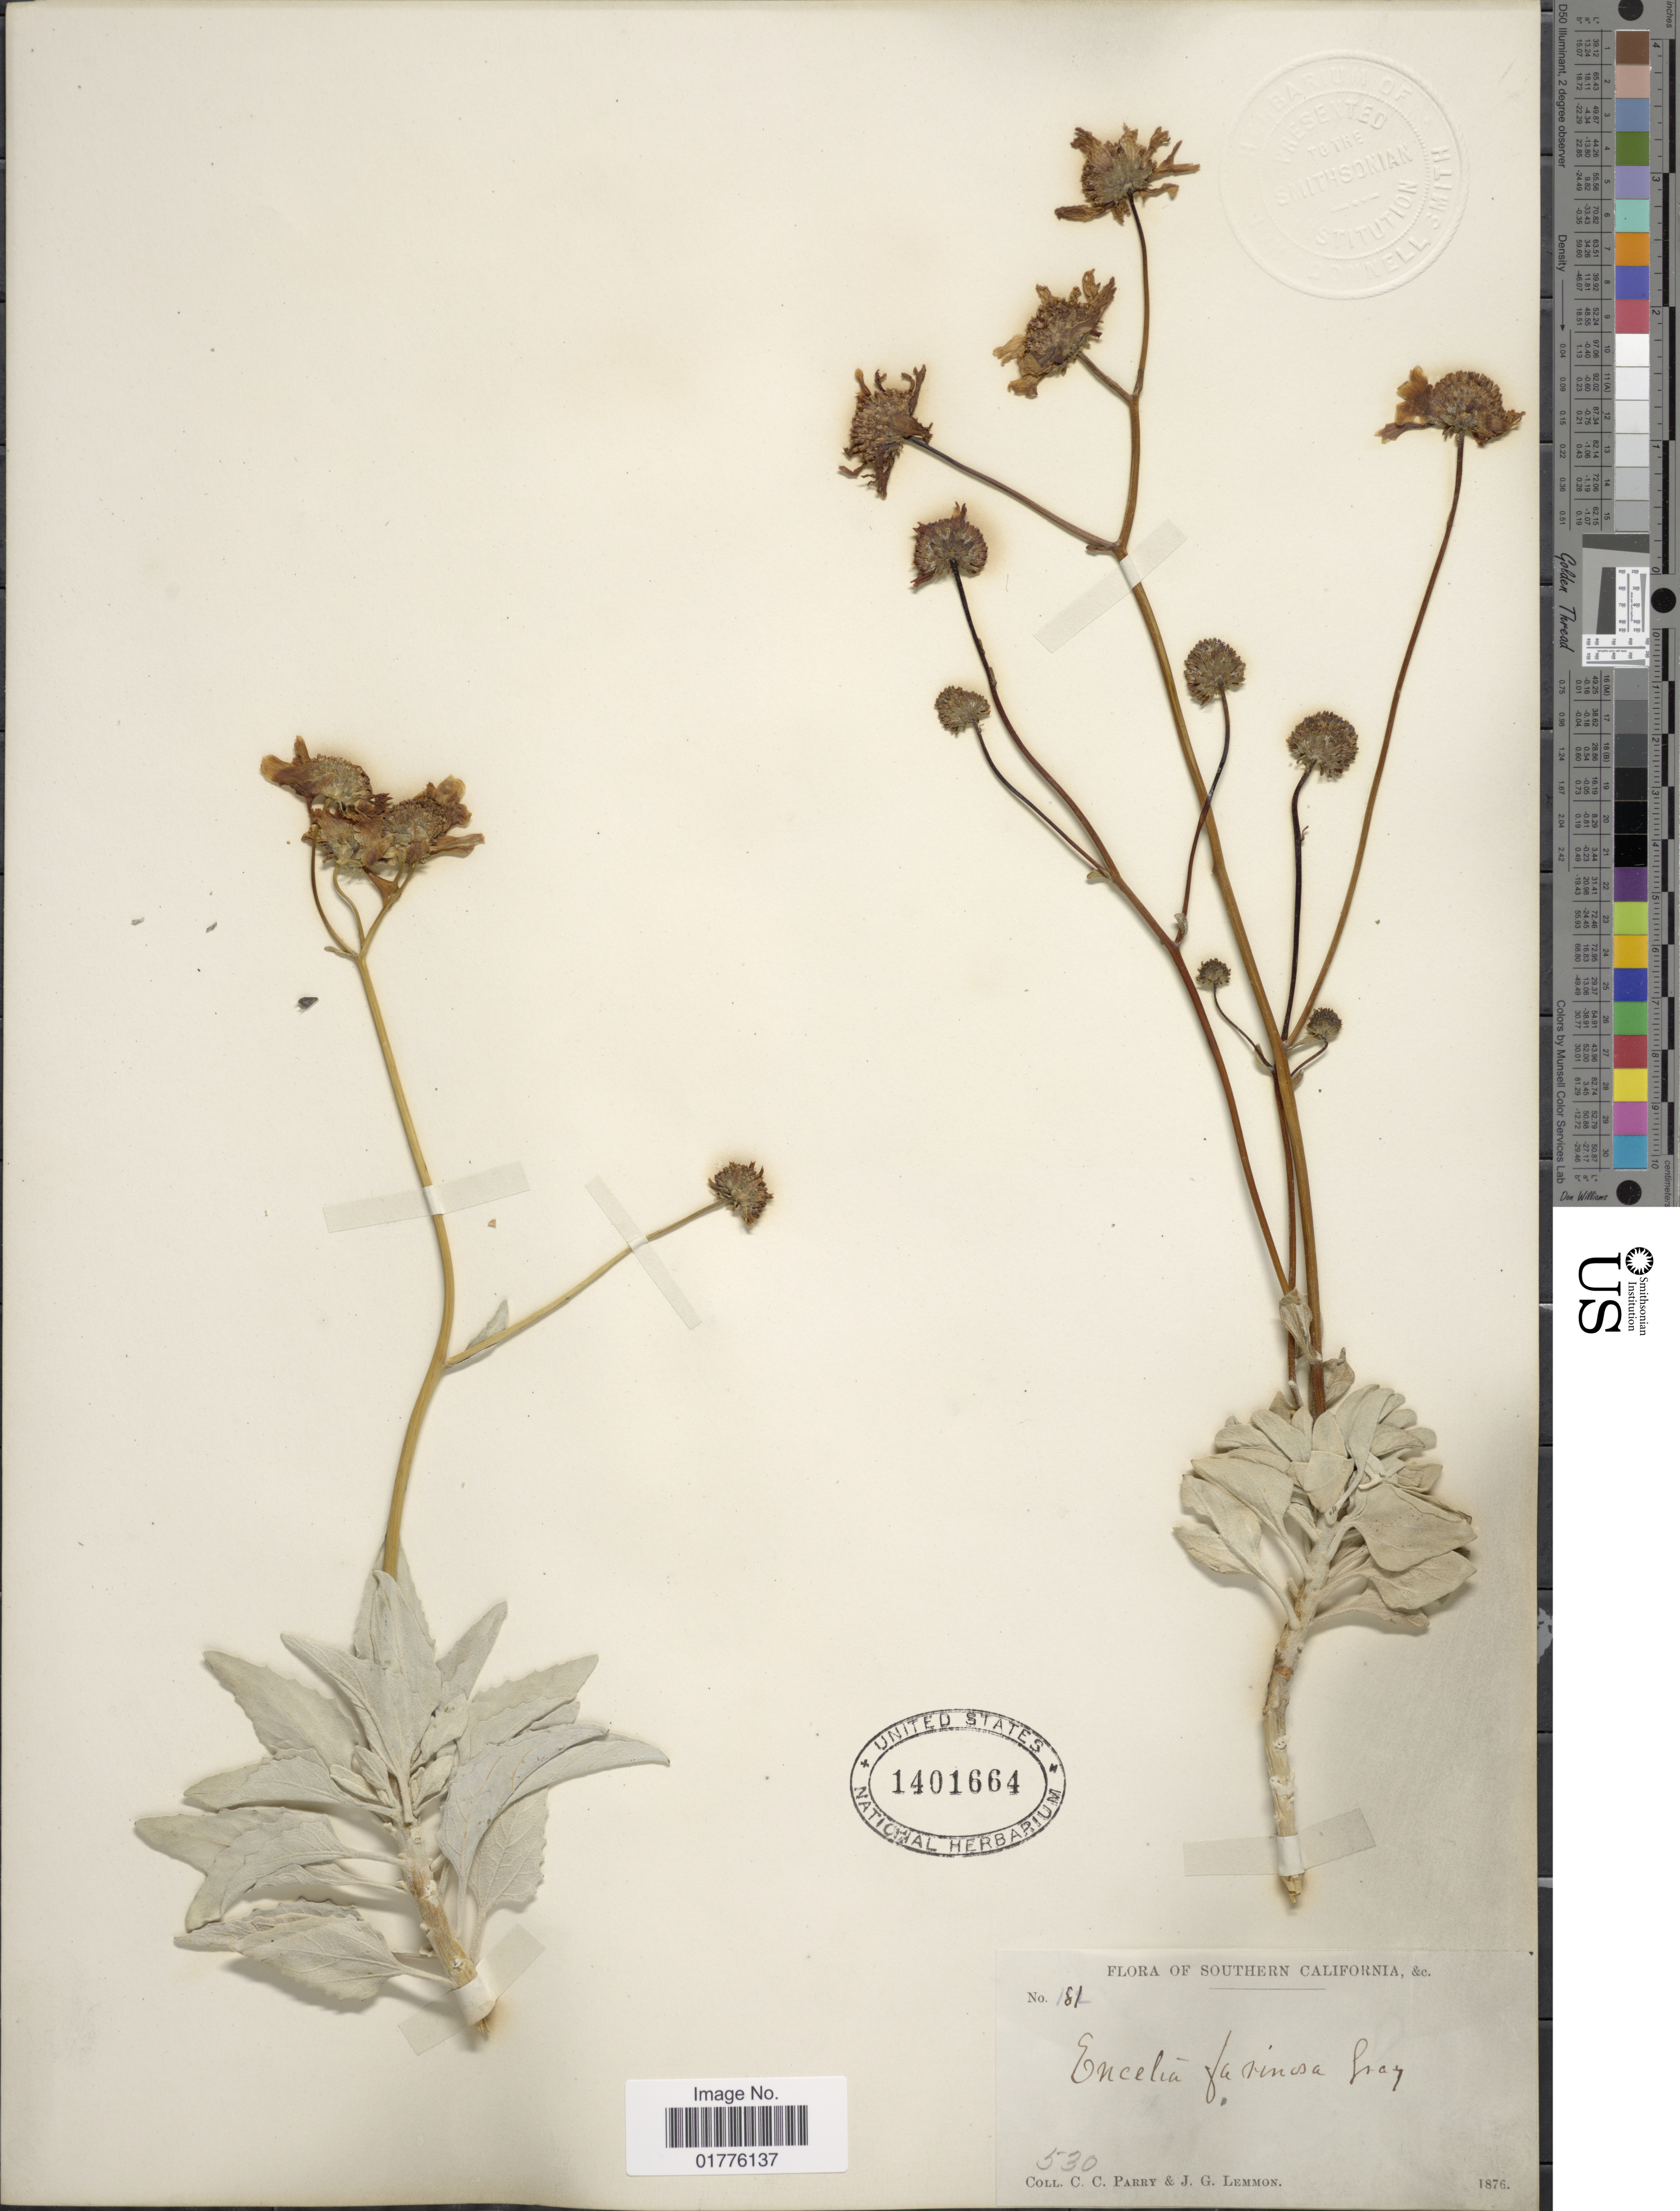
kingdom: Plantae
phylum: Tracheophyta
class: Magnoliopsida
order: Asterales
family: Asteraceae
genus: Encelia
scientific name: Encelia farinosa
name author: A. Gray ex Torr. in Emory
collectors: C. C. Parry & J. Lemmon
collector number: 181/530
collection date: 1876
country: United States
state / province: California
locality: Southern California.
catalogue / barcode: US 1401664